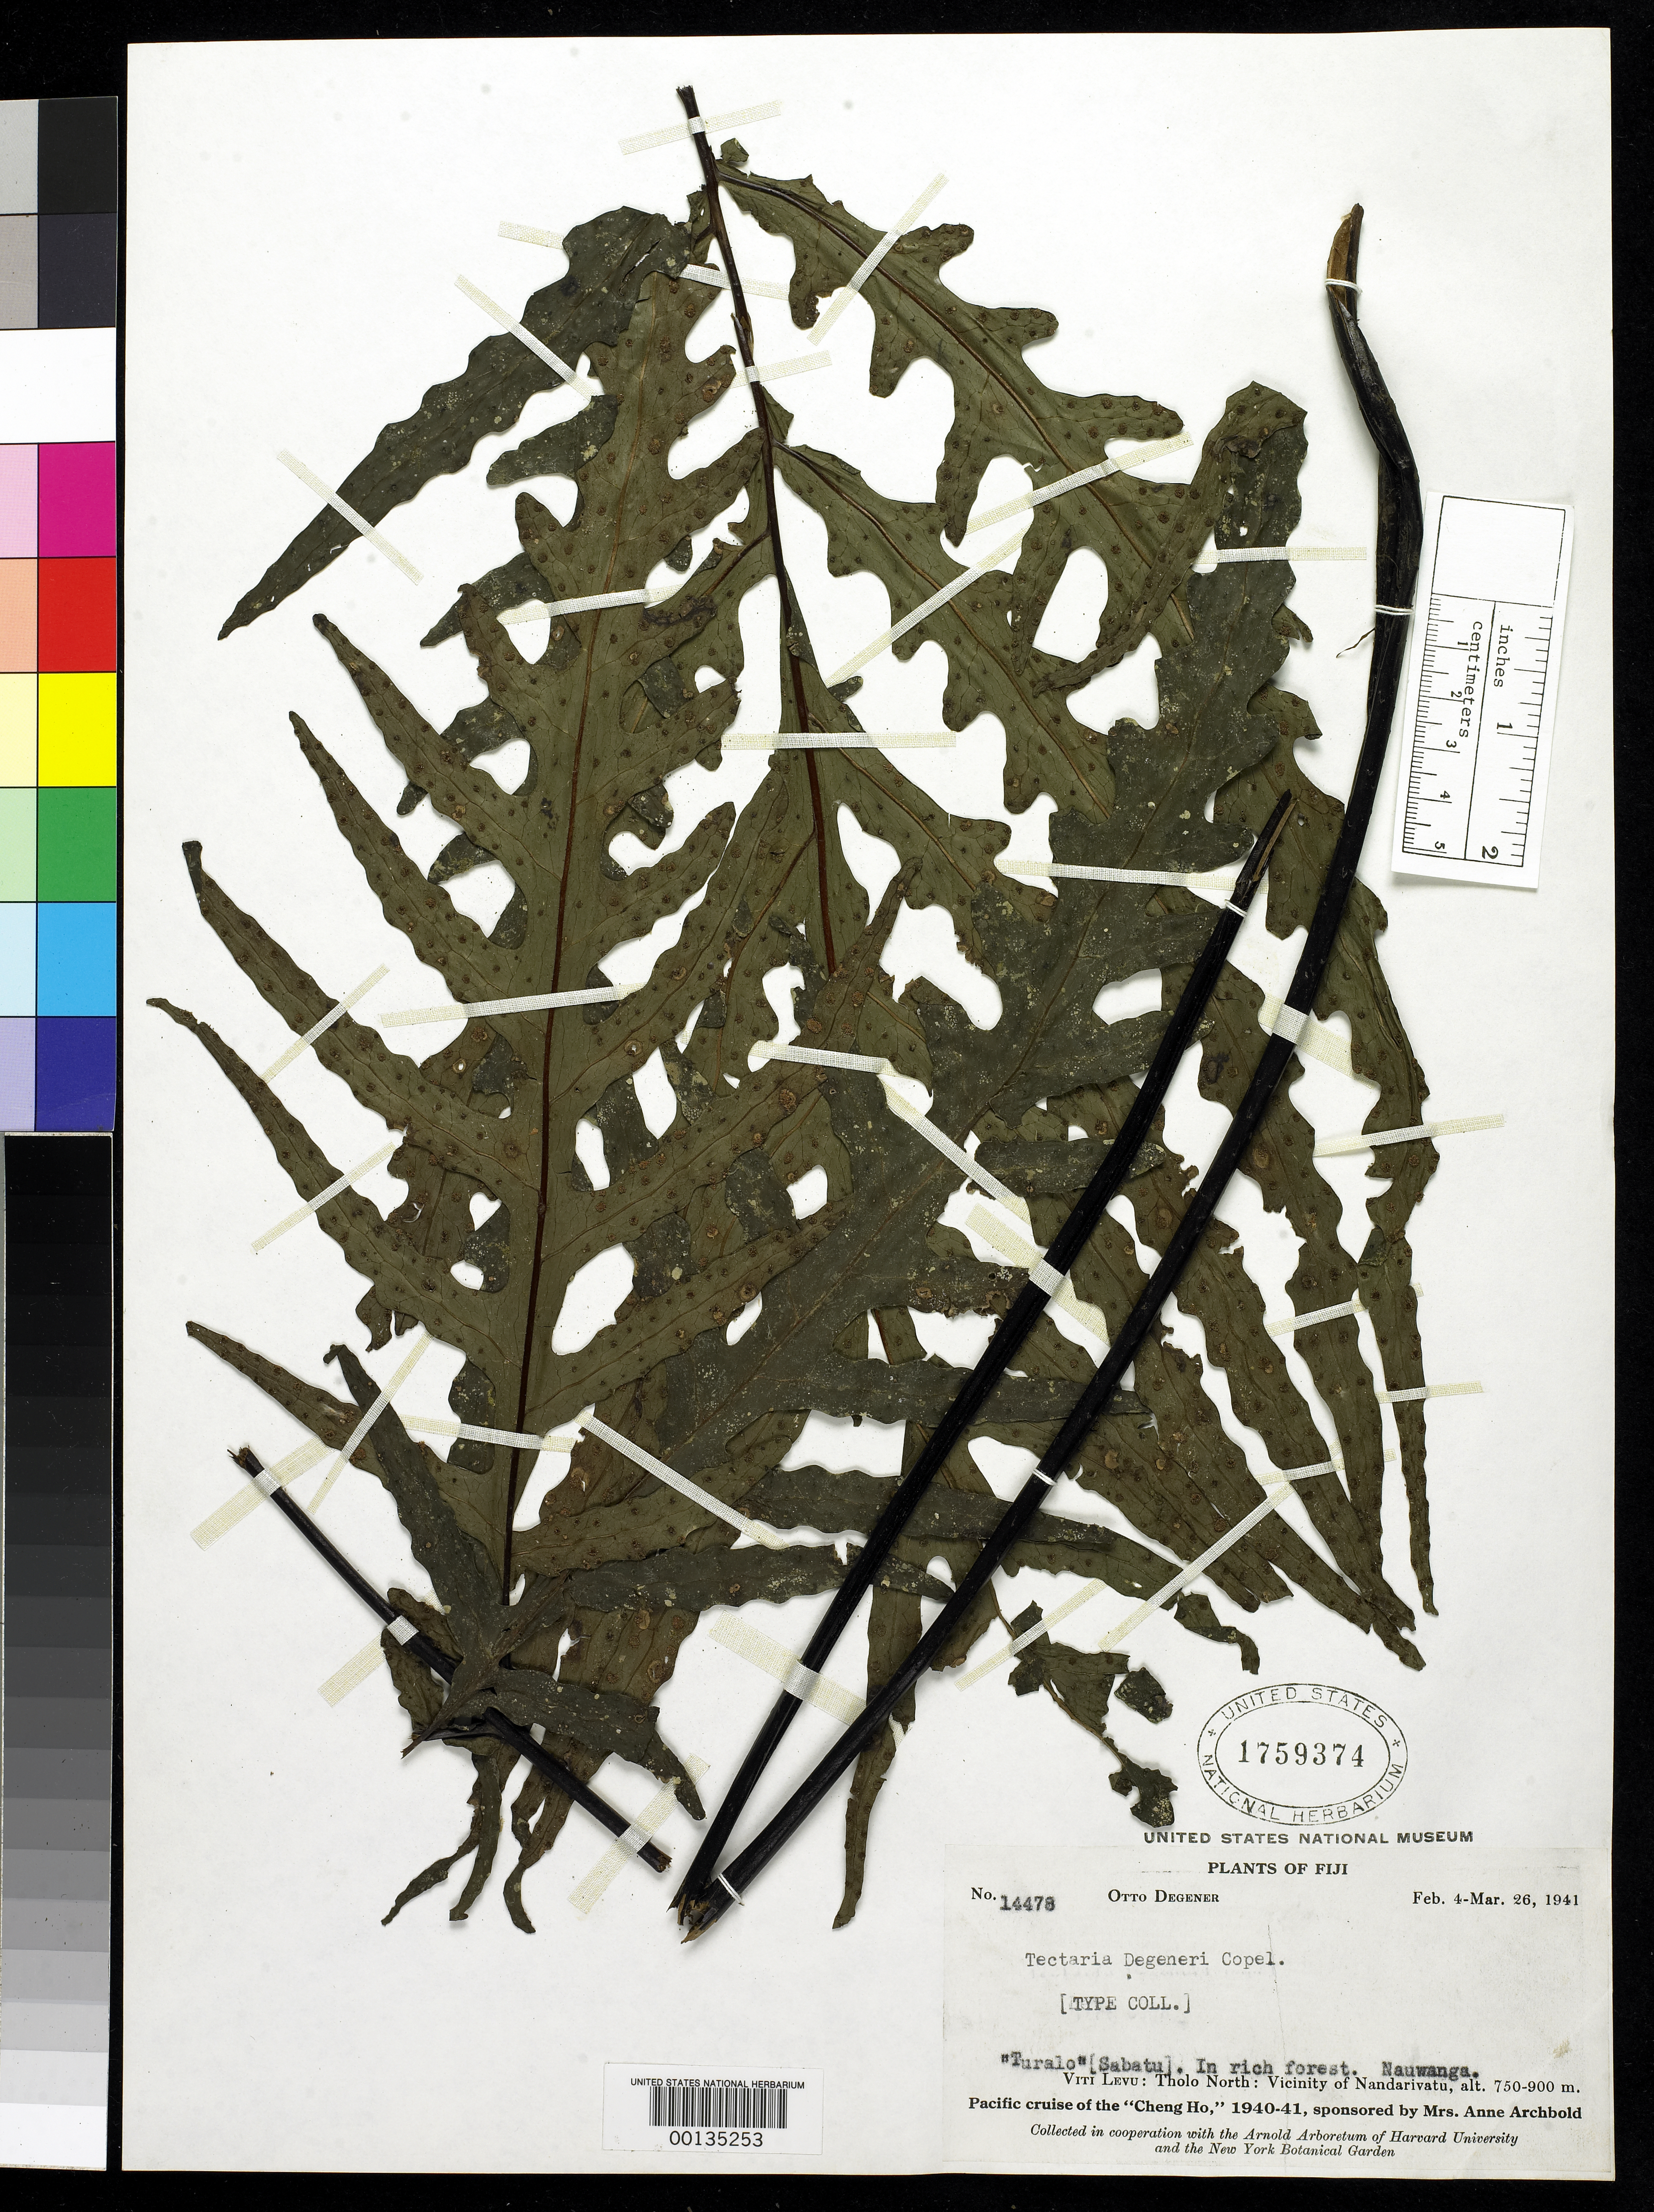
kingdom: Plantae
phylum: Tracheophyta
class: Polypodiopsida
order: Polypodiales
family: Tectariaceae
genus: Tectaria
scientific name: Tectaria degeneri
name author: Copel.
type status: Type Collection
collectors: O. Degener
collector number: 14478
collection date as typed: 04 Feb 1941 to 26 Mar 1941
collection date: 1941-02-04/1941-03-26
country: Fiji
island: Viti Levu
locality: Tholo North, vicinity of Nandarivatu.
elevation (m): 750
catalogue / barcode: US 1759374